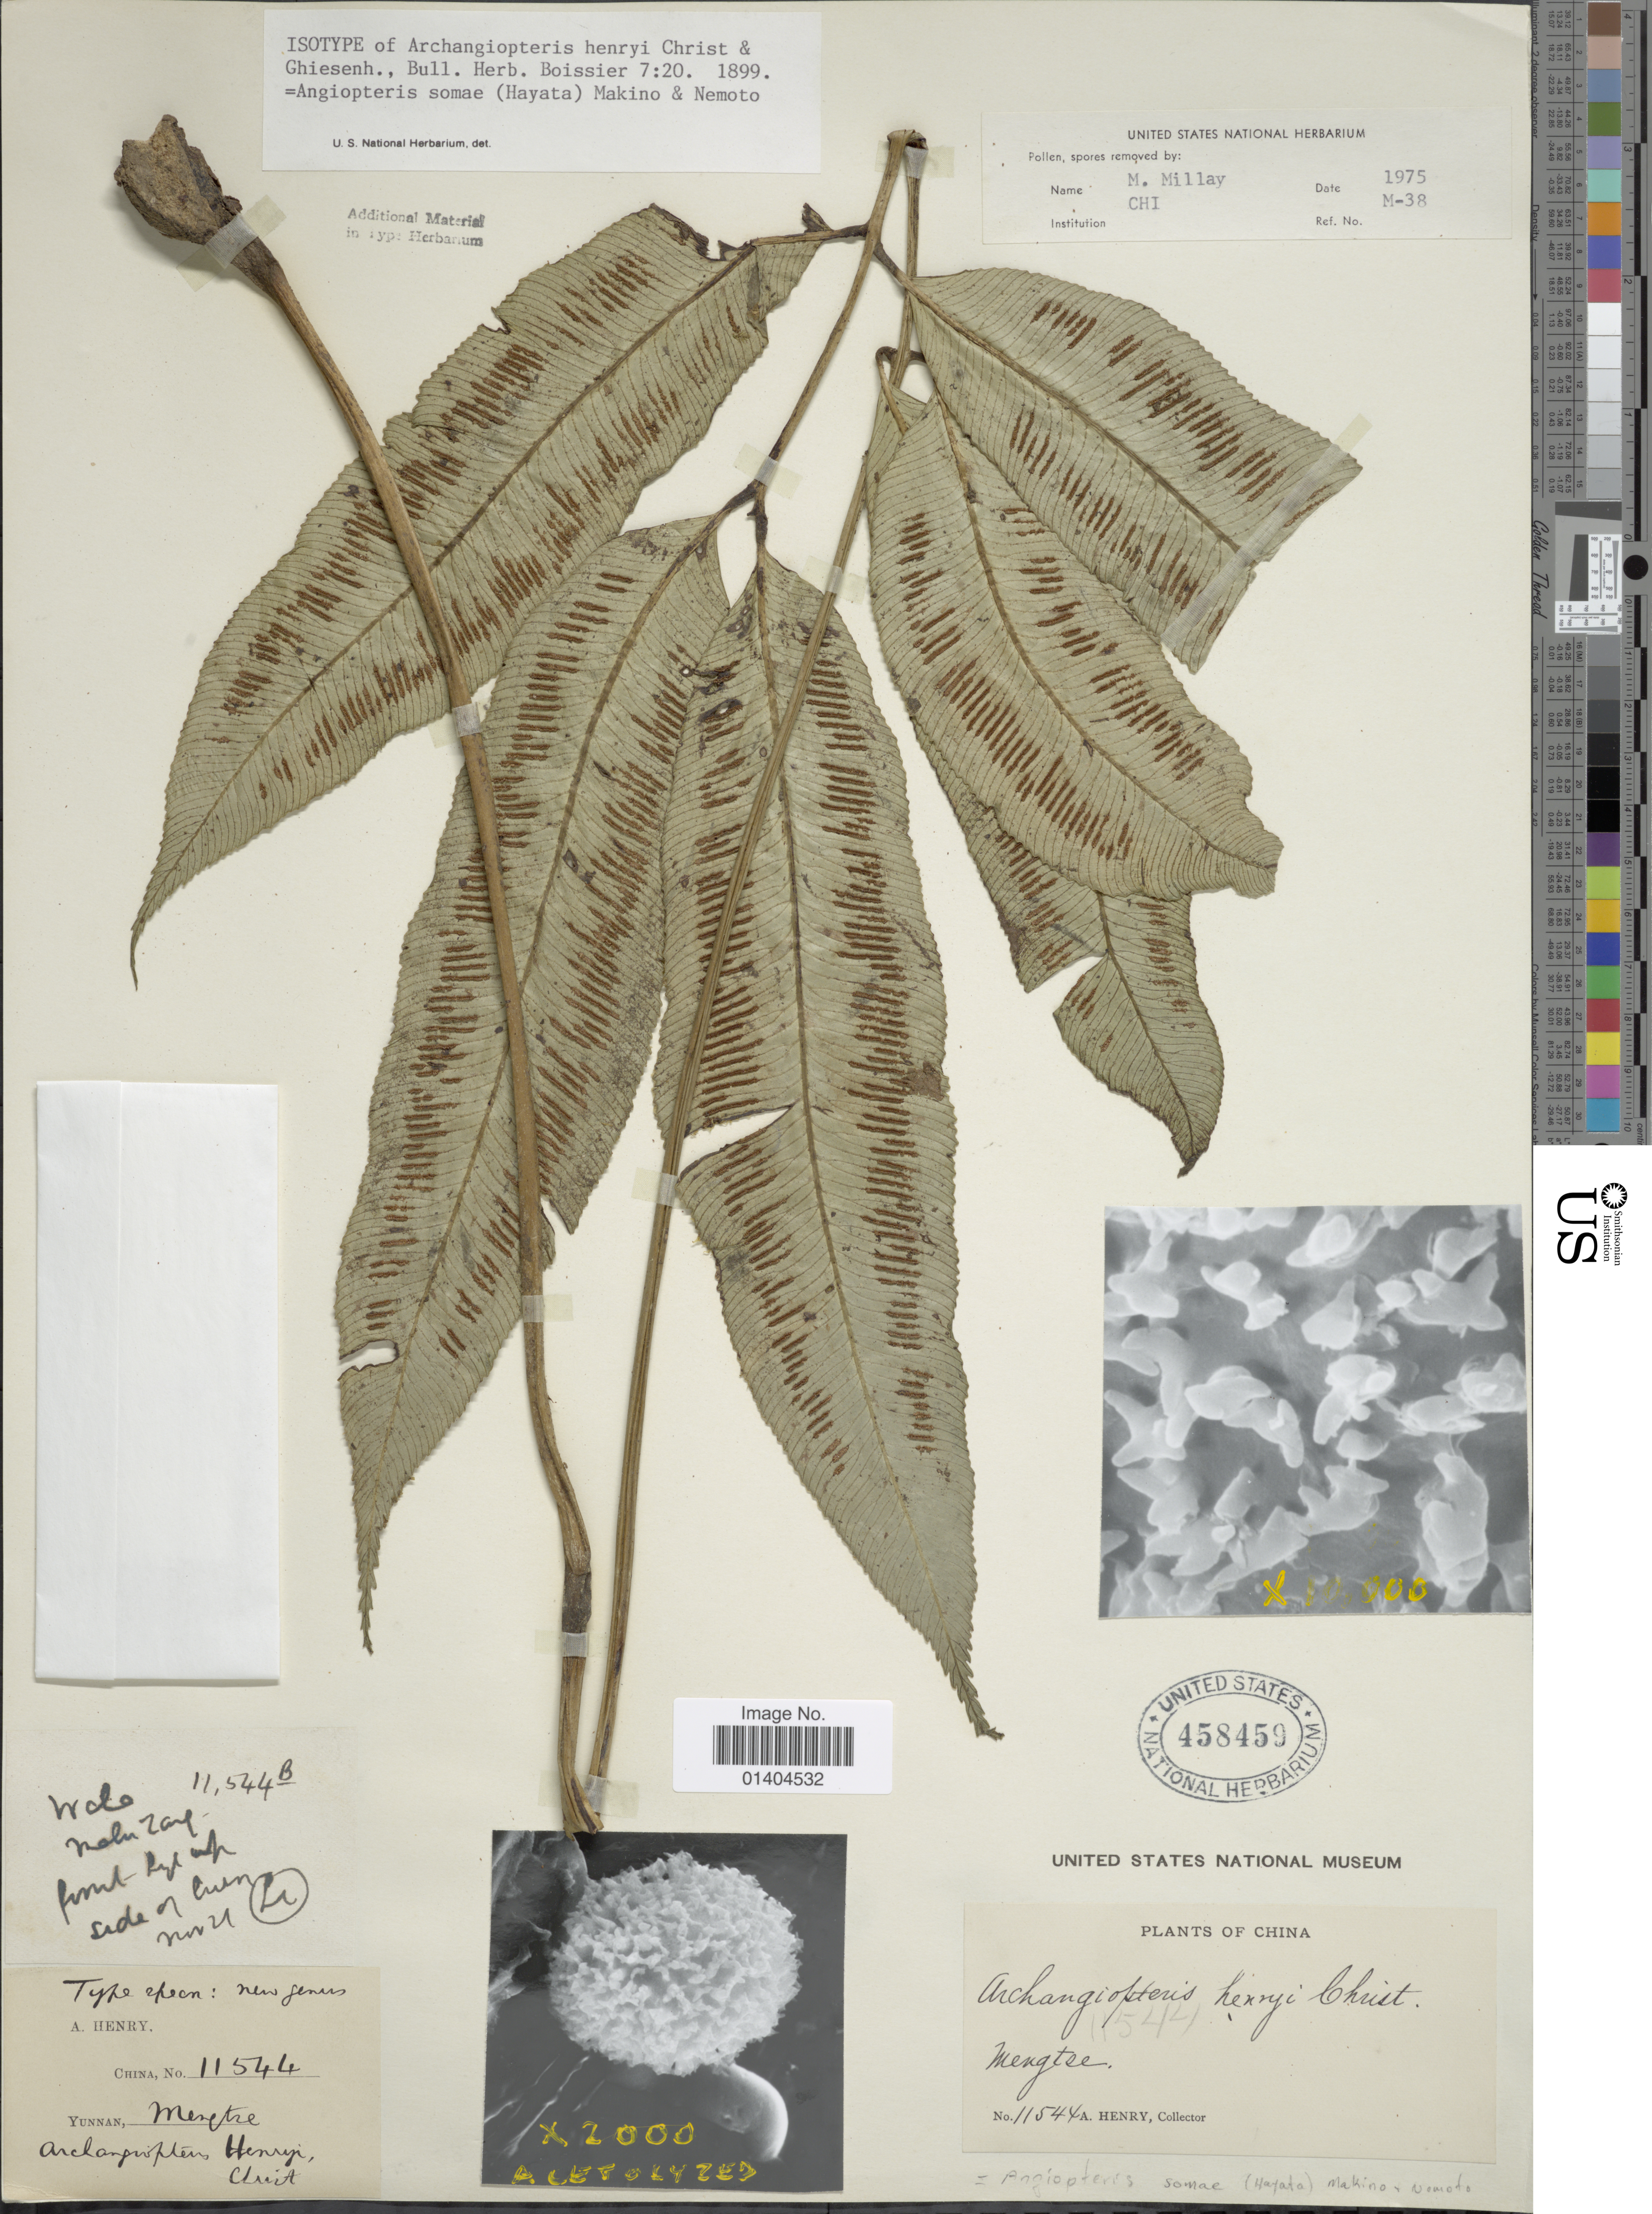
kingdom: Plantae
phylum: Tracheophyta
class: Polypodiopsida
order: Marattiales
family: Marattiaceae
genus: Angiopteris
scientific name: Angiopteris somae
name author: (Hayata) Makino & Nemoto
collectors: A. Henry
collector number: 11544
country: China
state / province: Yunnan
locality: Mengtse.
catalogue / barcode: US 458459